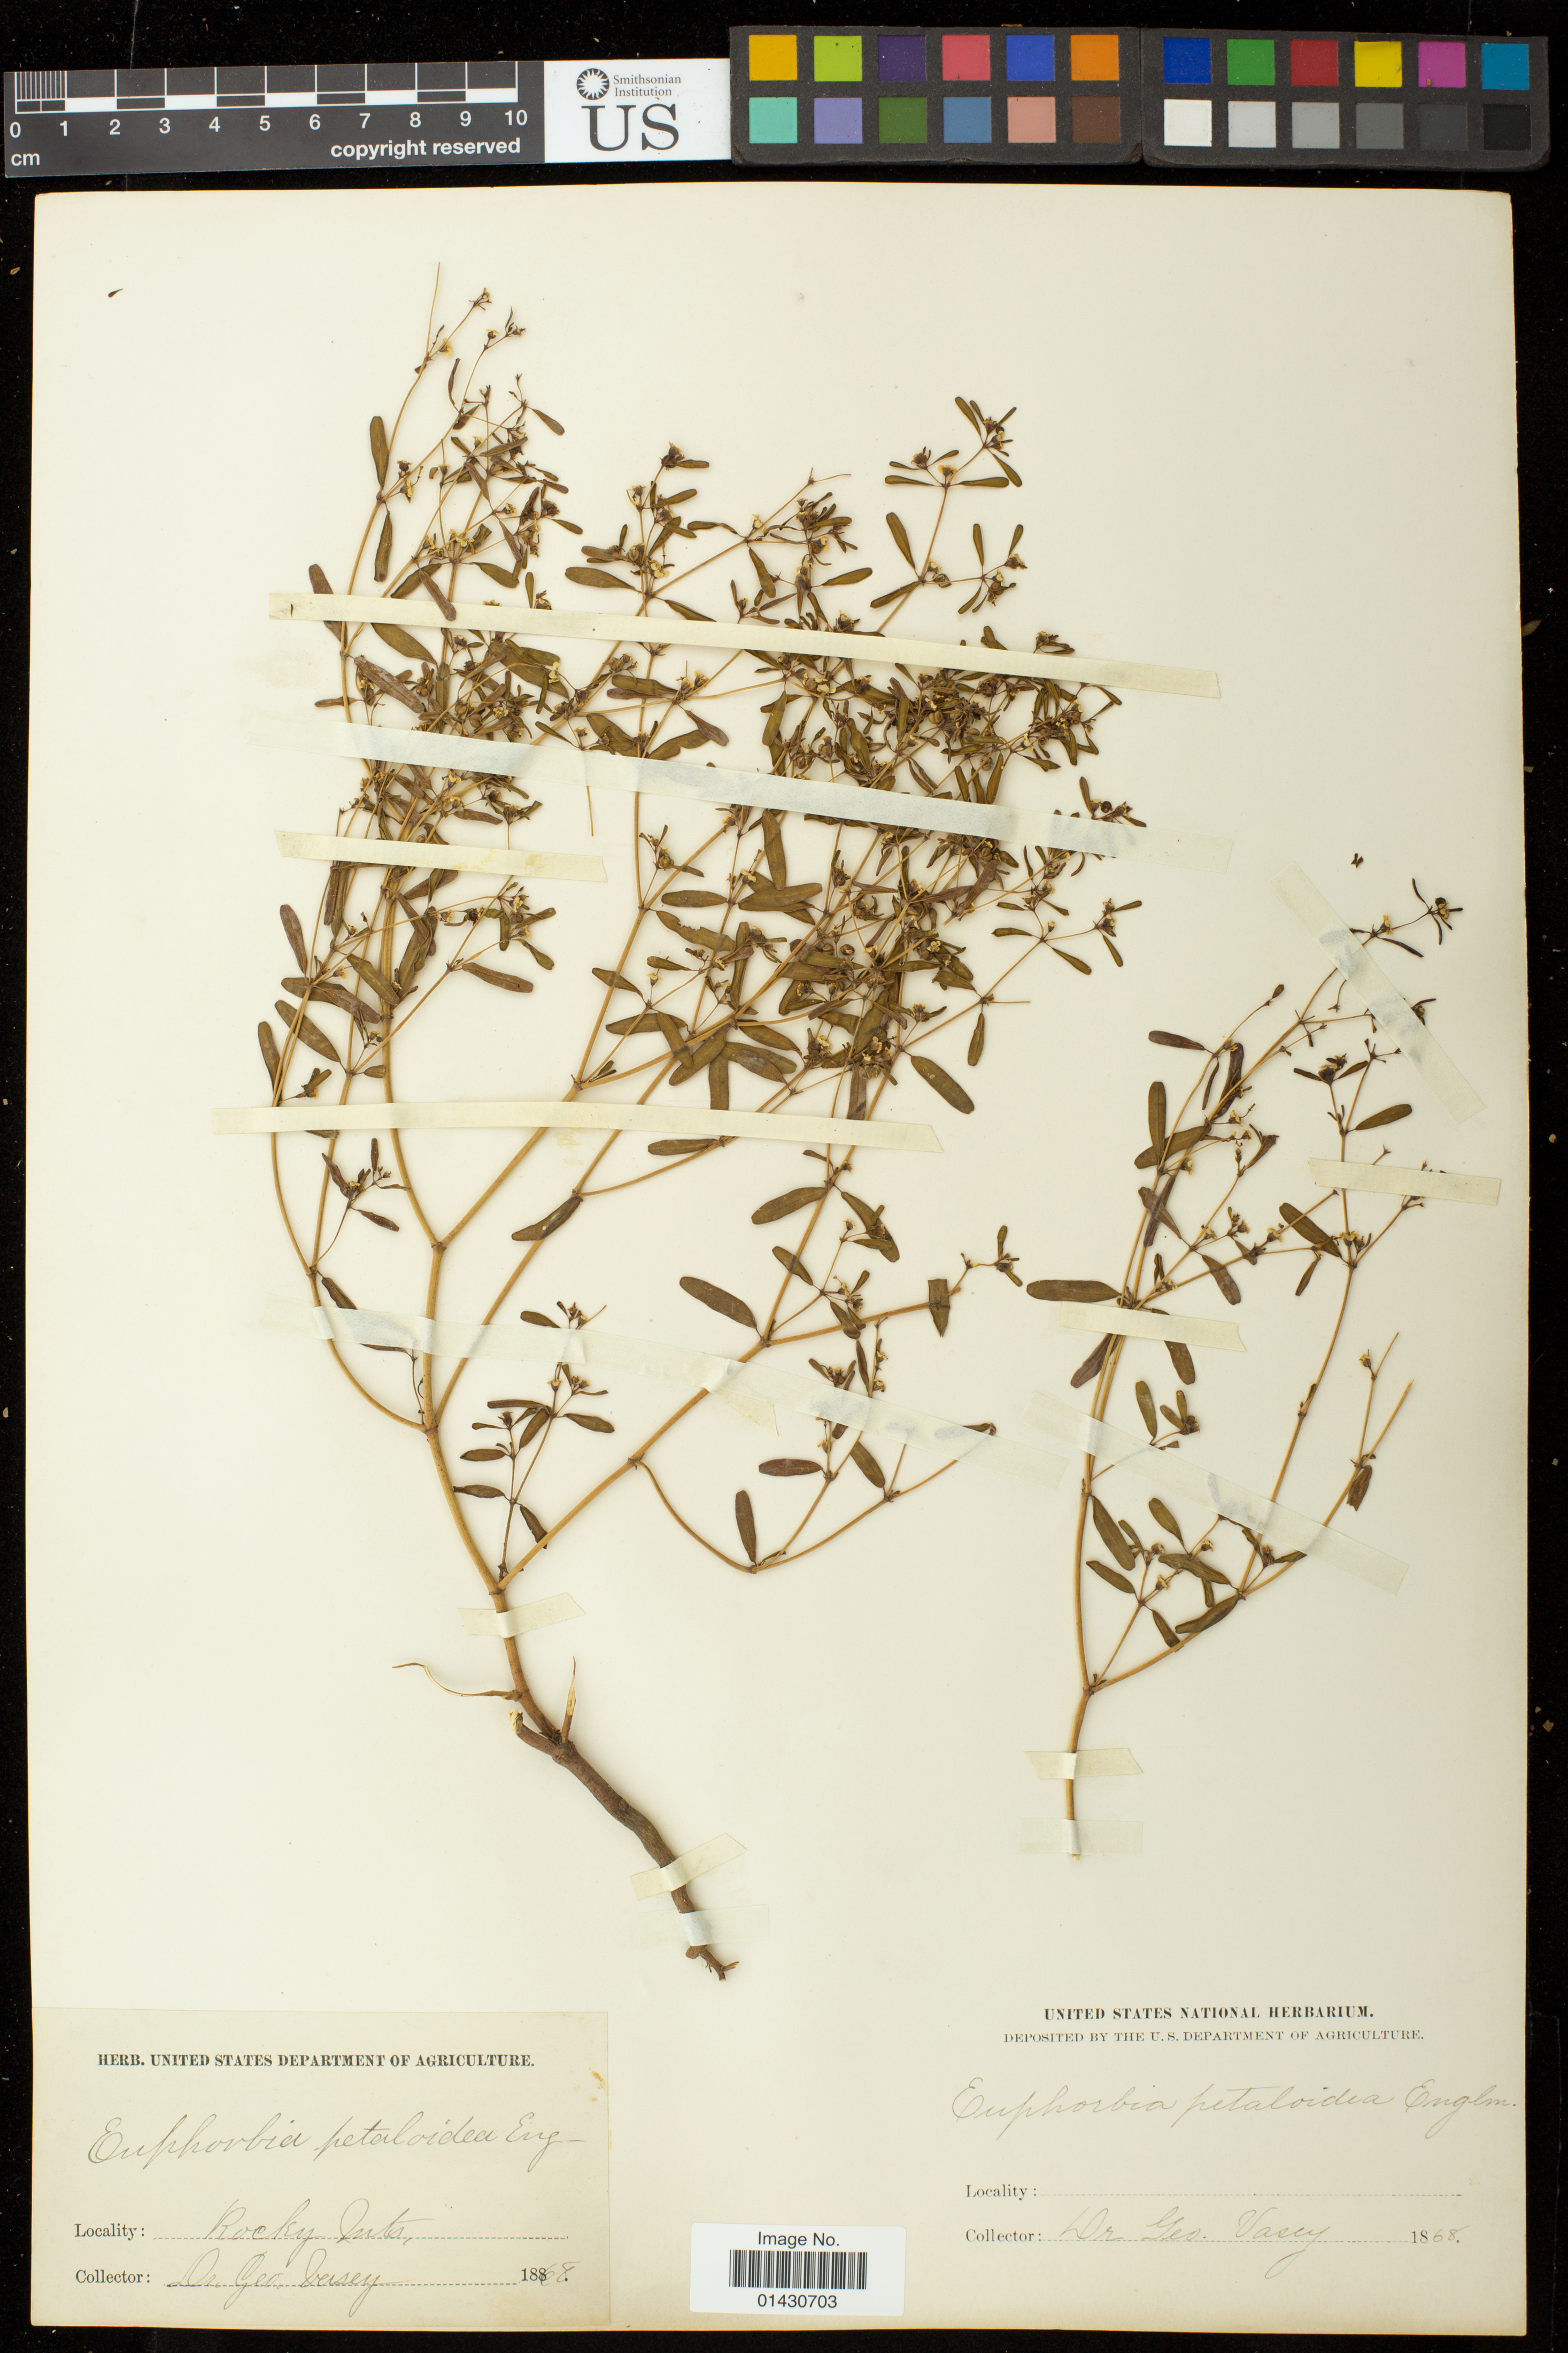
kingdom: Plantae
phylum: Tracheophyta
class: Magnoliopsida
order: Malpighiales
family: Euphorbiaceae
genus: Euphorbia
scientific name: Euphorbia missurica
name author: Raf.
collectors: G. Vasey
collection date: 1868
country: United States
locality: Rocky Mts